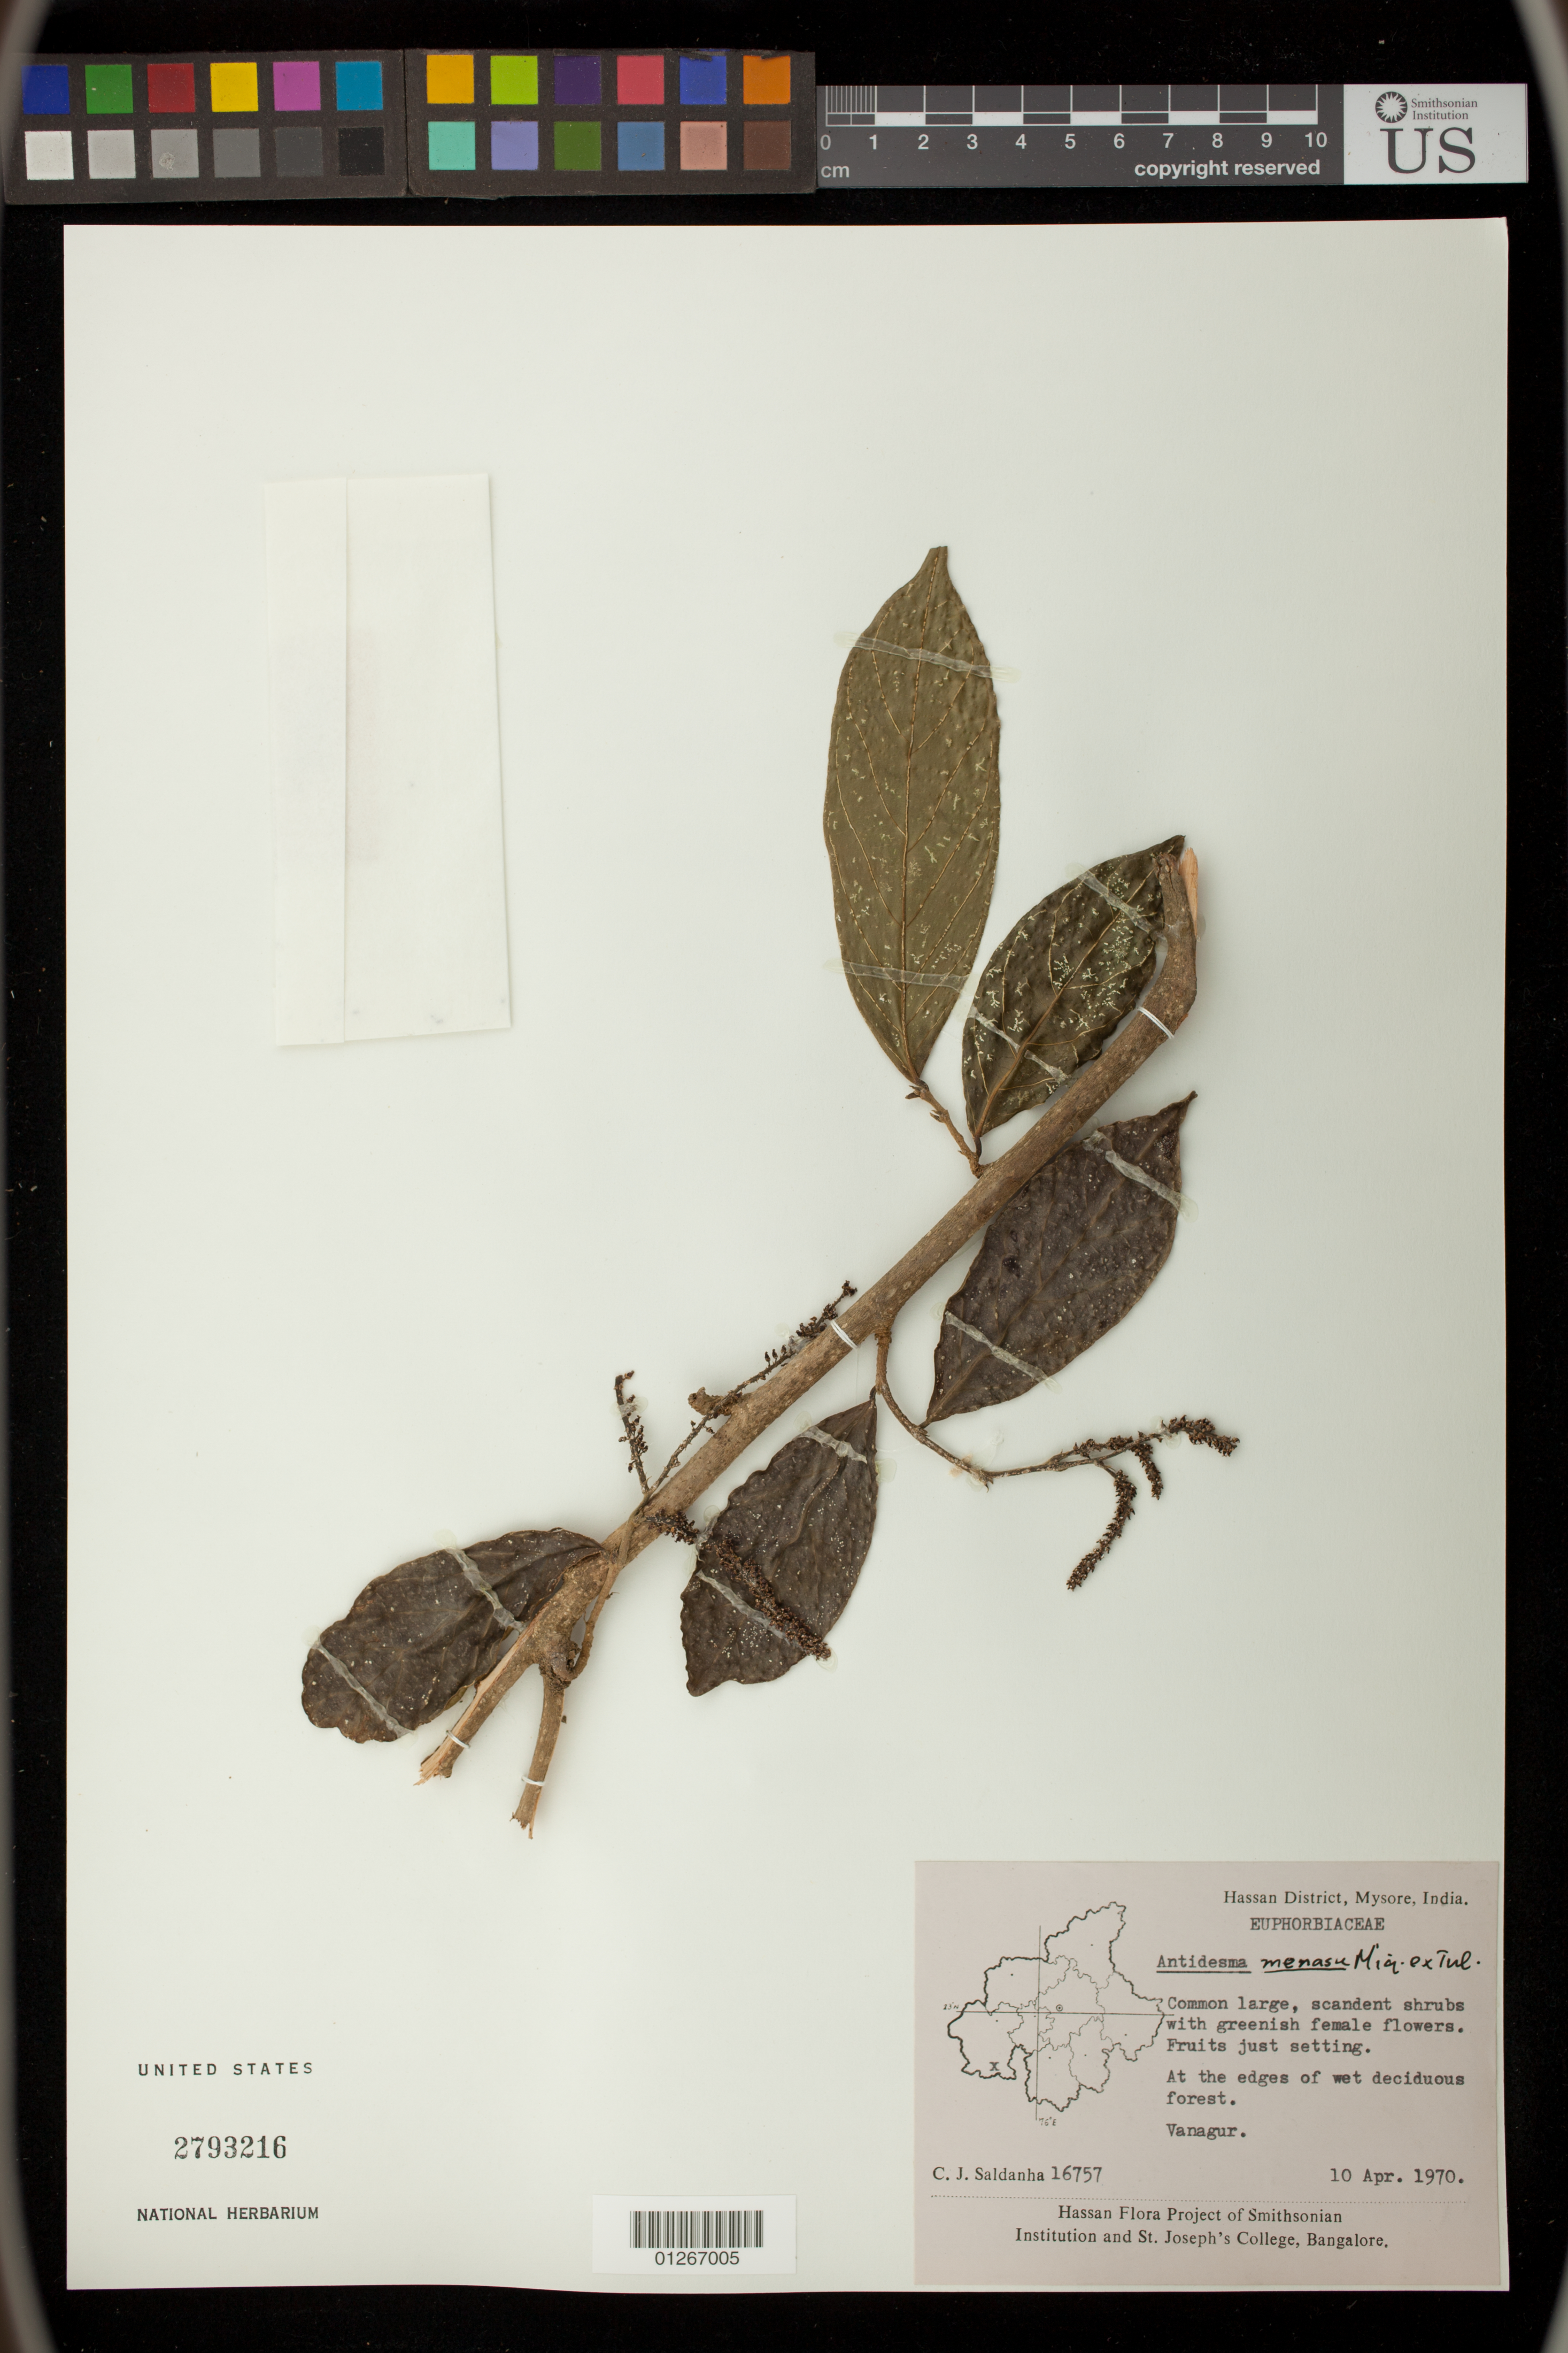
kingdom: Plantae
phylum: Tracheophyta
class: Magnoliopsida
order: Malpighiales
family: Phyllanthaceae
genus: Antidesma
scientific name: Antidesma menasu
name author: Miq. ex Tul.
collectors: C. J. Saldanha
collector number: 16757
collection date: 1970-04-10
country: India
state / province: Karnataka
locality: Vanagar. Hassan District, Mysore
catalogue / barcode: US 2793216